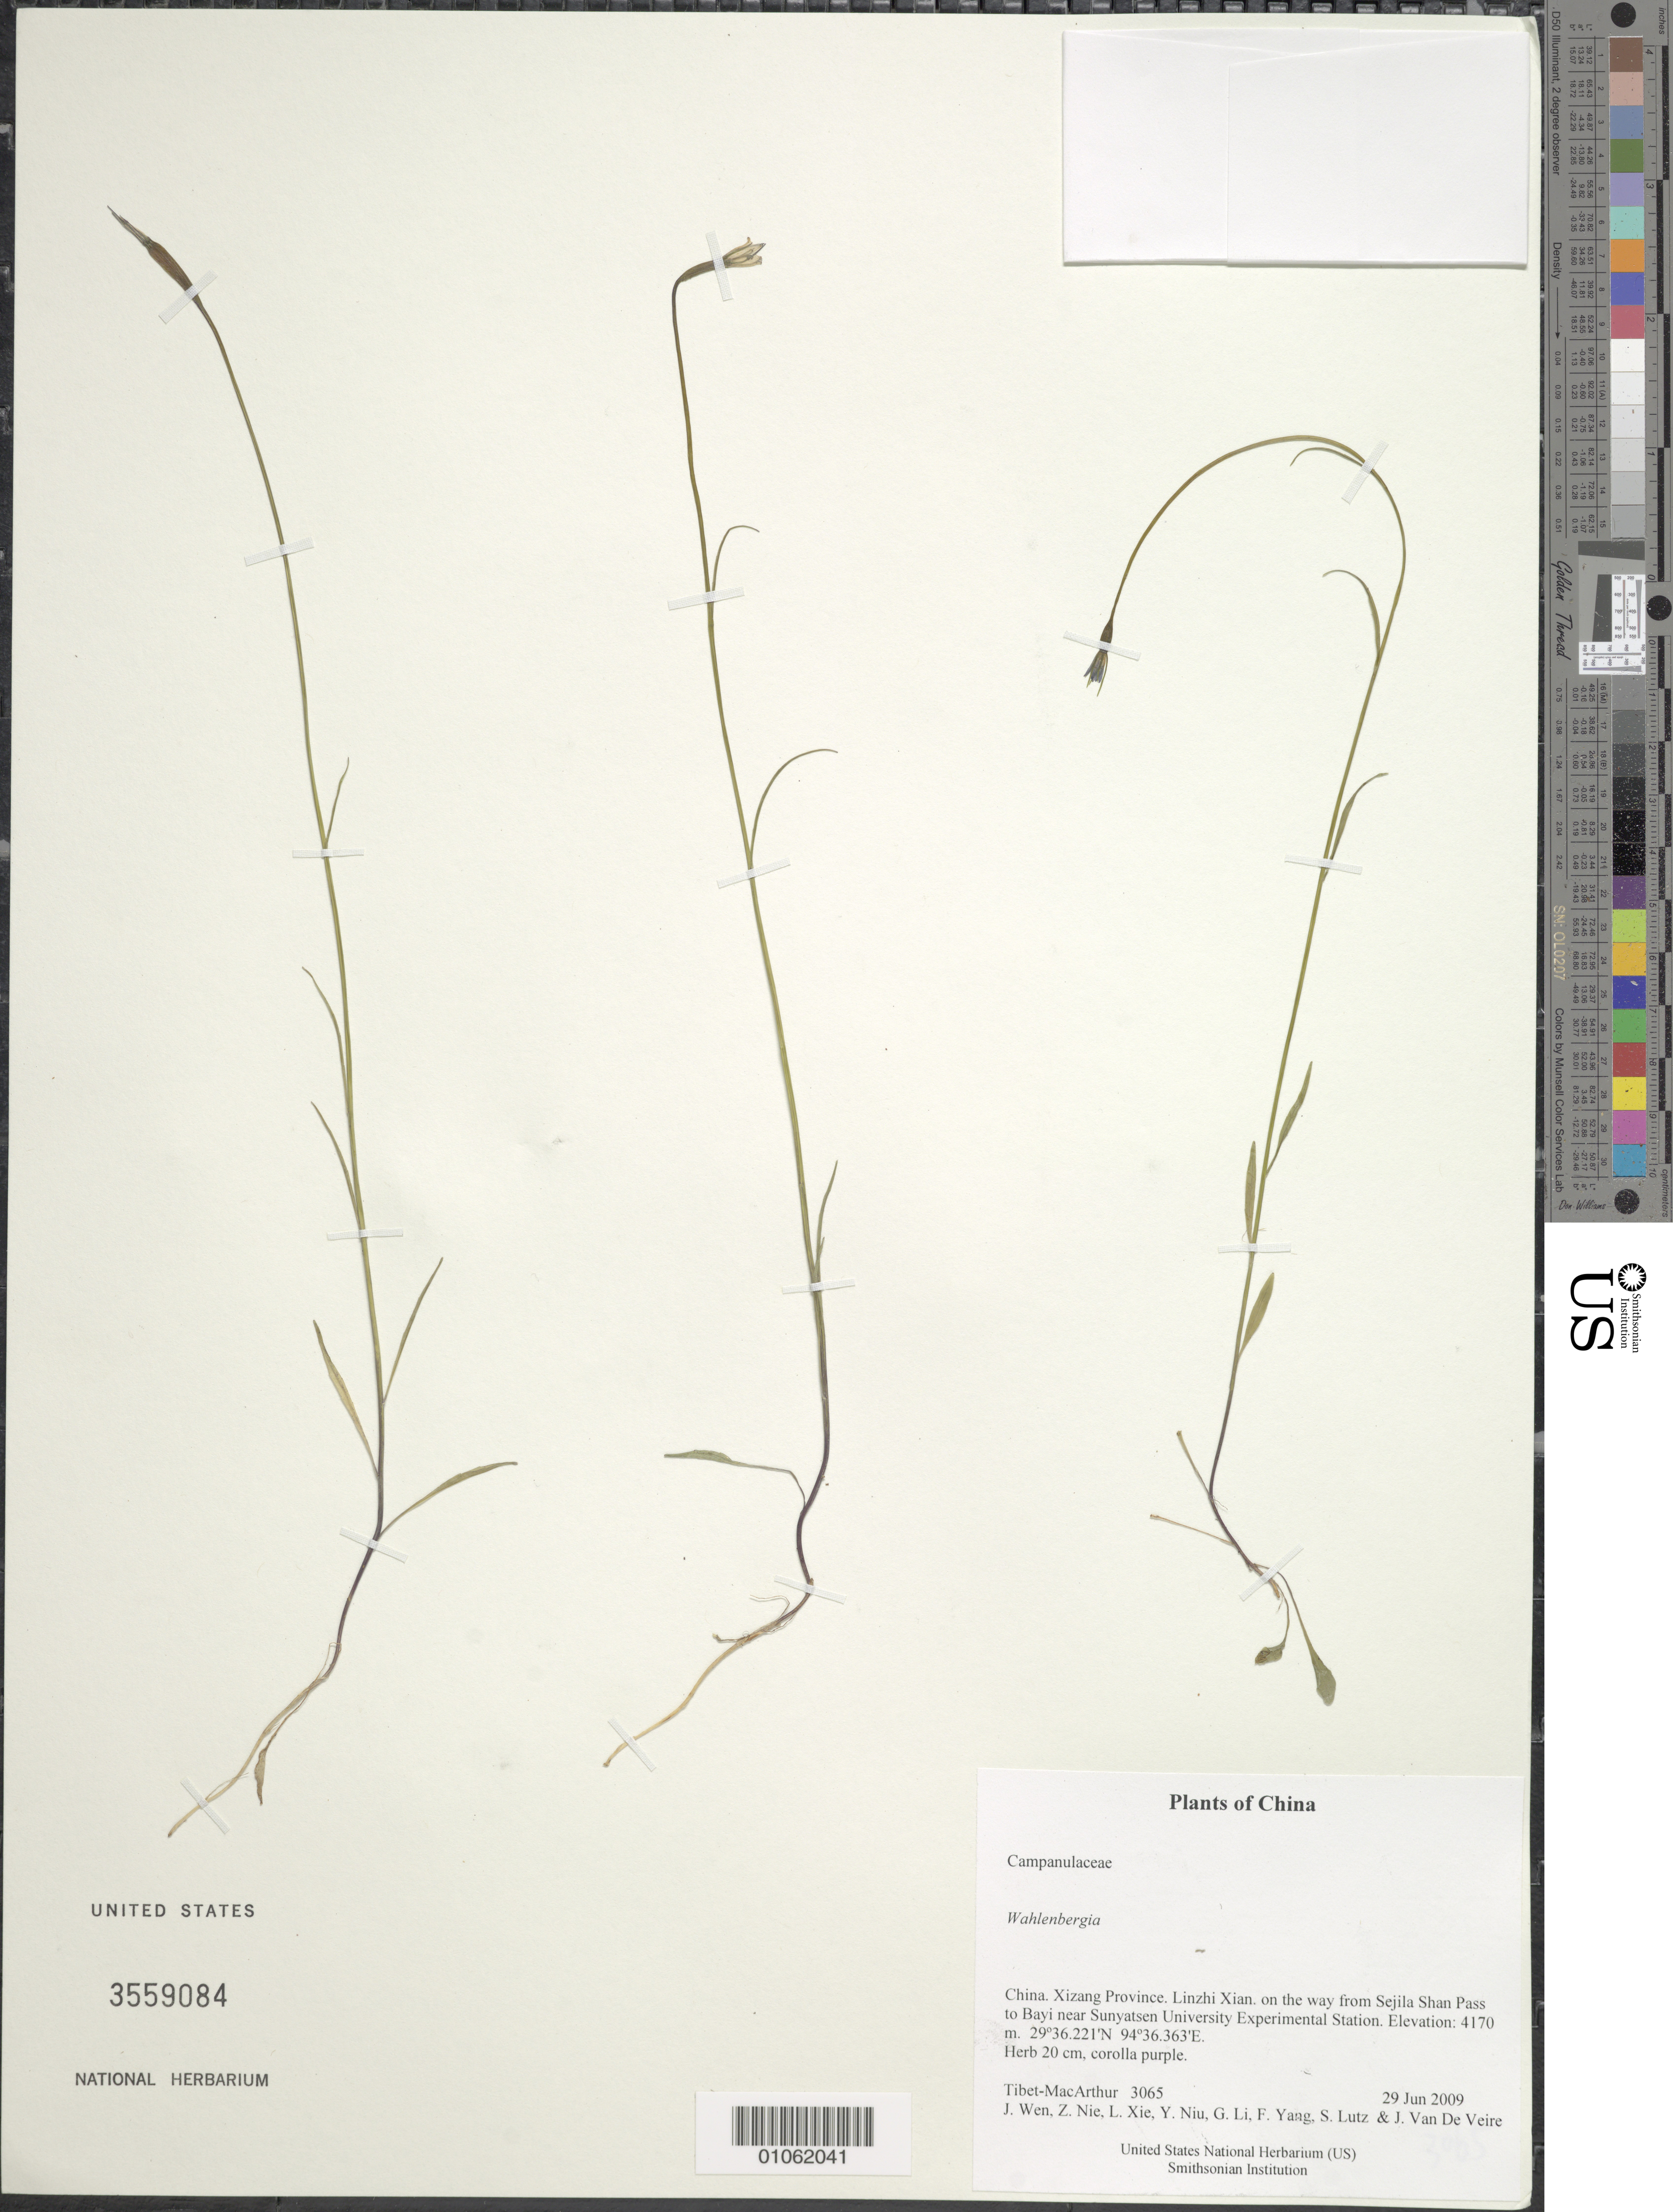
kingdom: Plantae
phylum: Tracheophyta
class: Magnoliopsida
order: Asterales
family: Campanulaceae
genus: Wahlenbergia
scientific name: Wahlenbergia sp.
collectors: Tibet-MacArthur, J. Wen, Z. Nie, L. Xie, Y. Niu, G. Li, F. Yang, S. Lutz & J. Van De Veire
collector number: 3065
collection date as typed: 29 Jun 2009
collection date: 2009-06-29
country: China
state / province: Xizang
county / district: Linzhi Xian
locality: on the way from Sejila Shan Pass to Bayi near Sunyatsen University Experimental Station.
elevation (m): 4170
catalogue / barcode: US 3559084